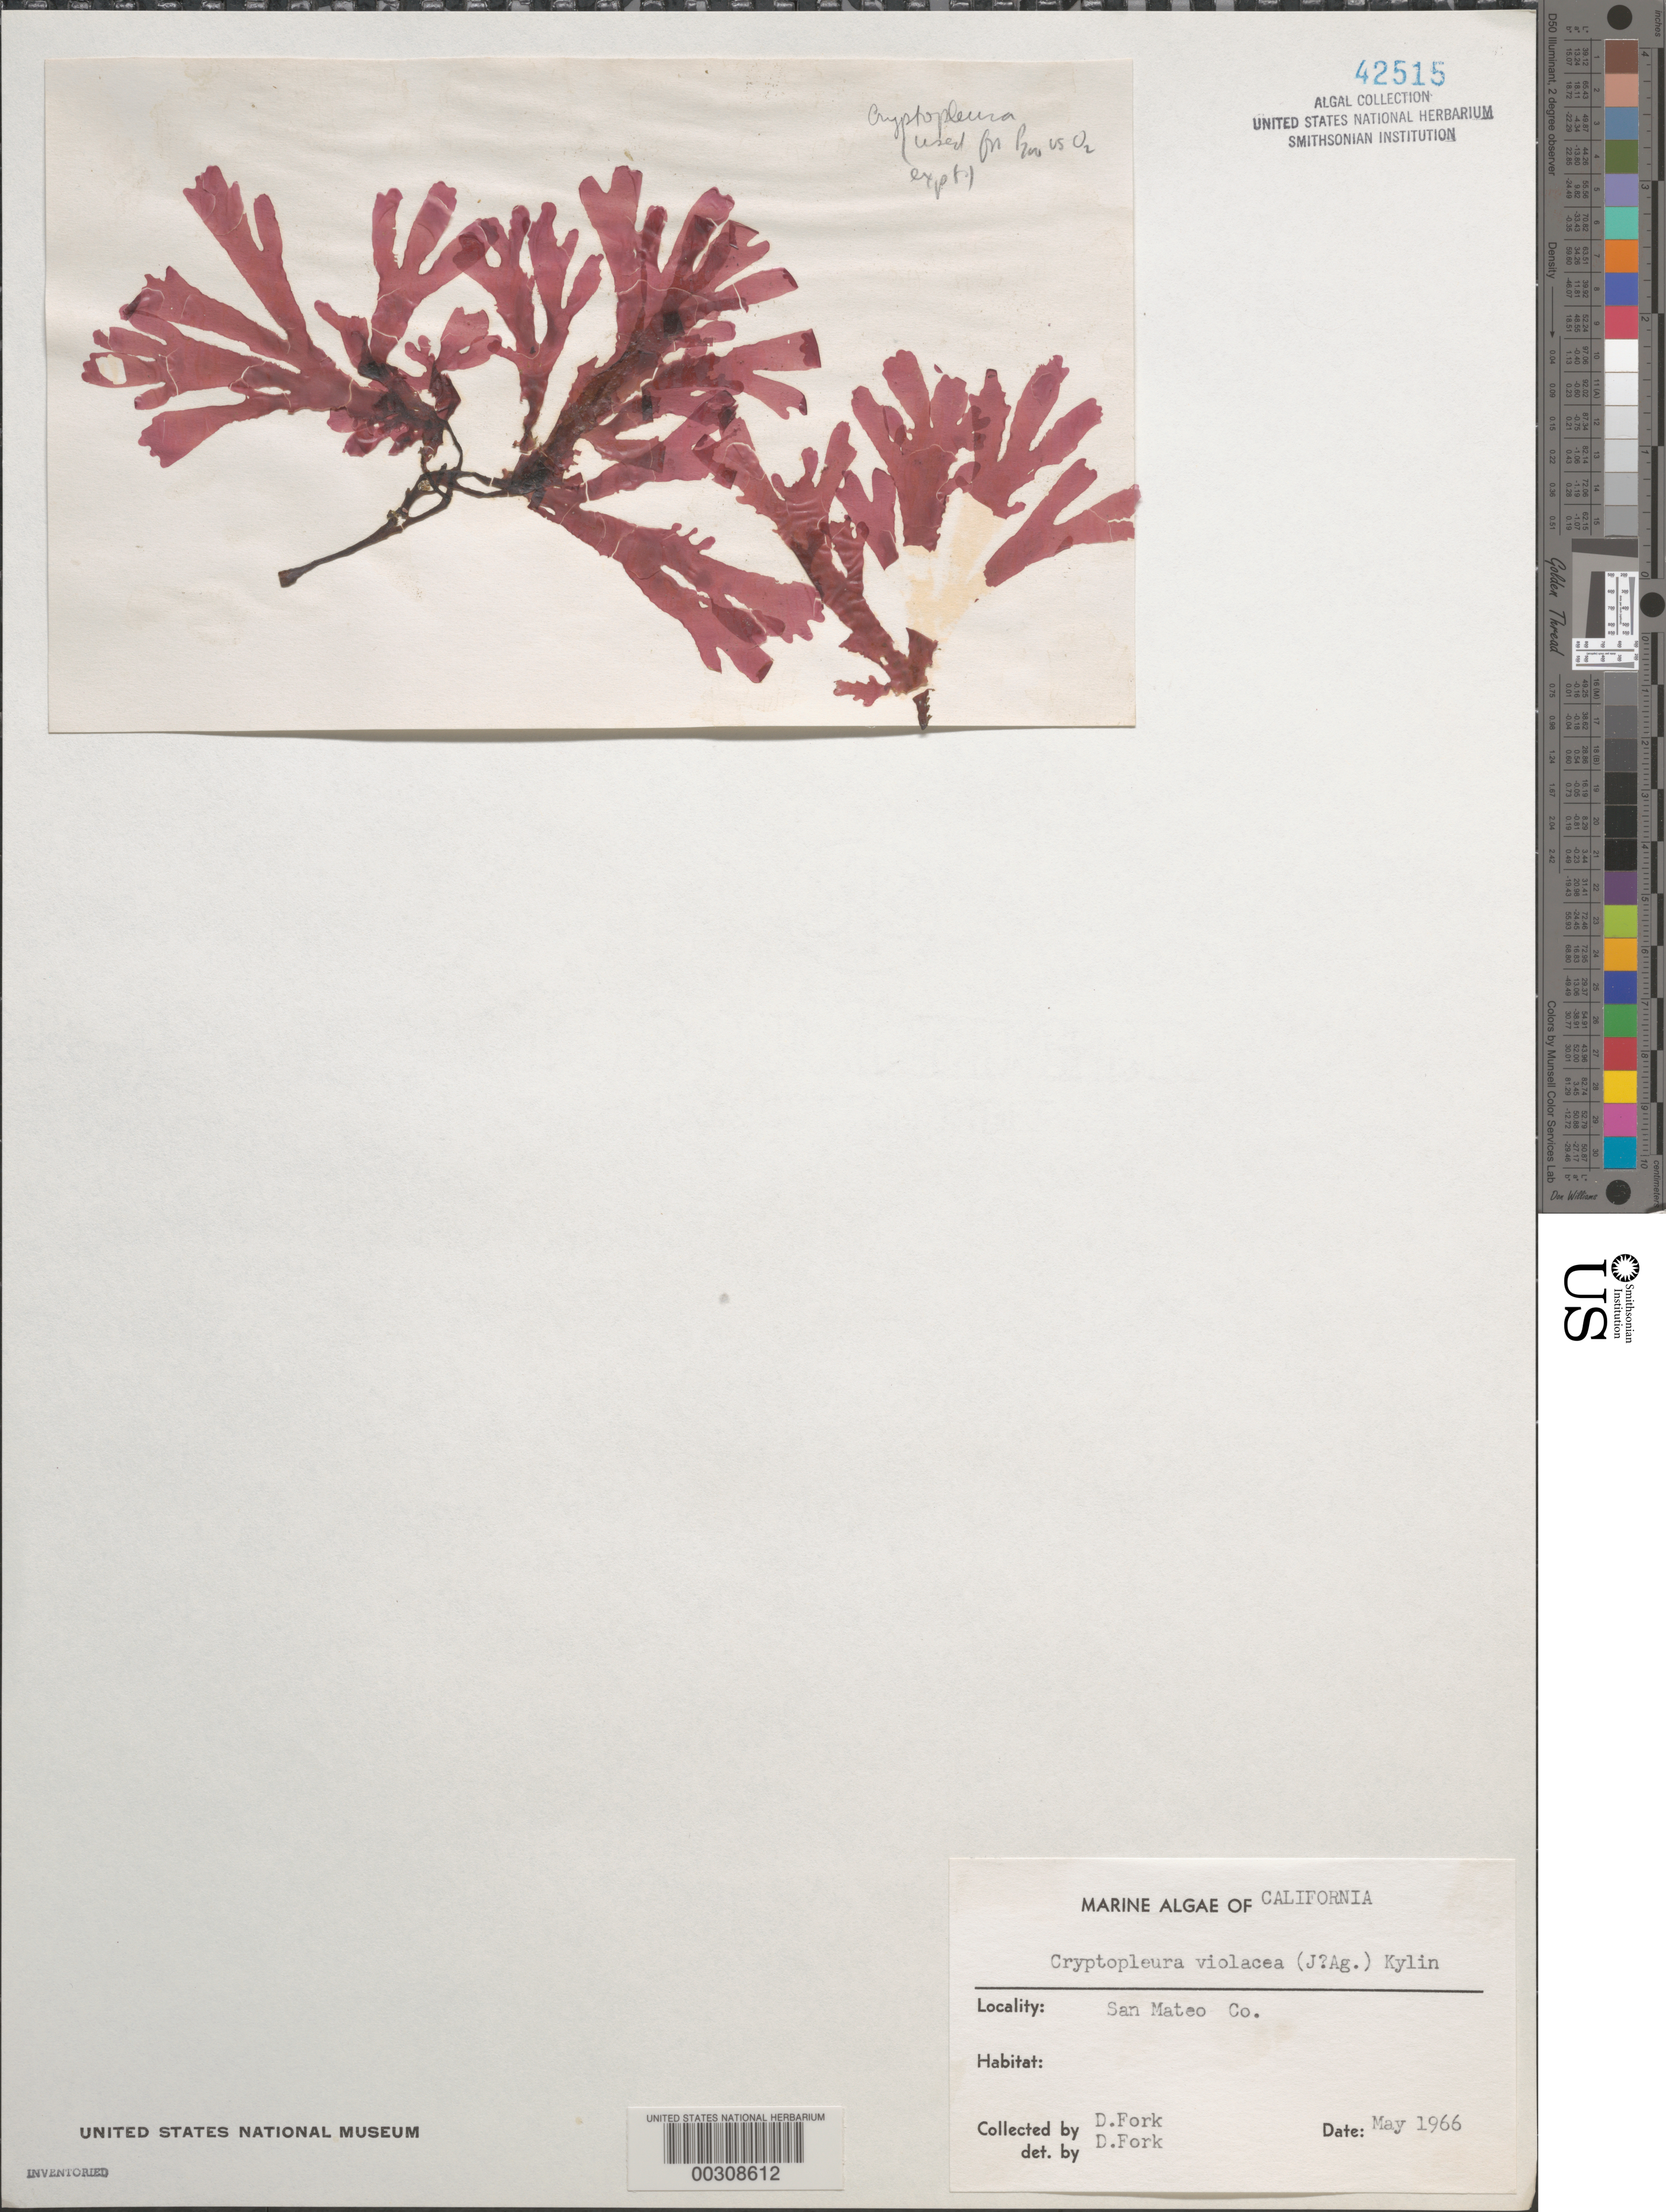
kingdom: Plantae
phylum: Rhodophyta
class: Florideophyceae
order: Ceramiales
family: Delesseriaceae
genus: Cryptopleura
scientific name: Cryptopleura violacea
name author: (J. Ag.) Kylin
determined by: Fork, D.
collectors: D. Fork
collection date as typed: May 1966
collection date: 1966-05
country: United States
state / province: California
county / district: San Mateo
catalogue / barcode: US 42515